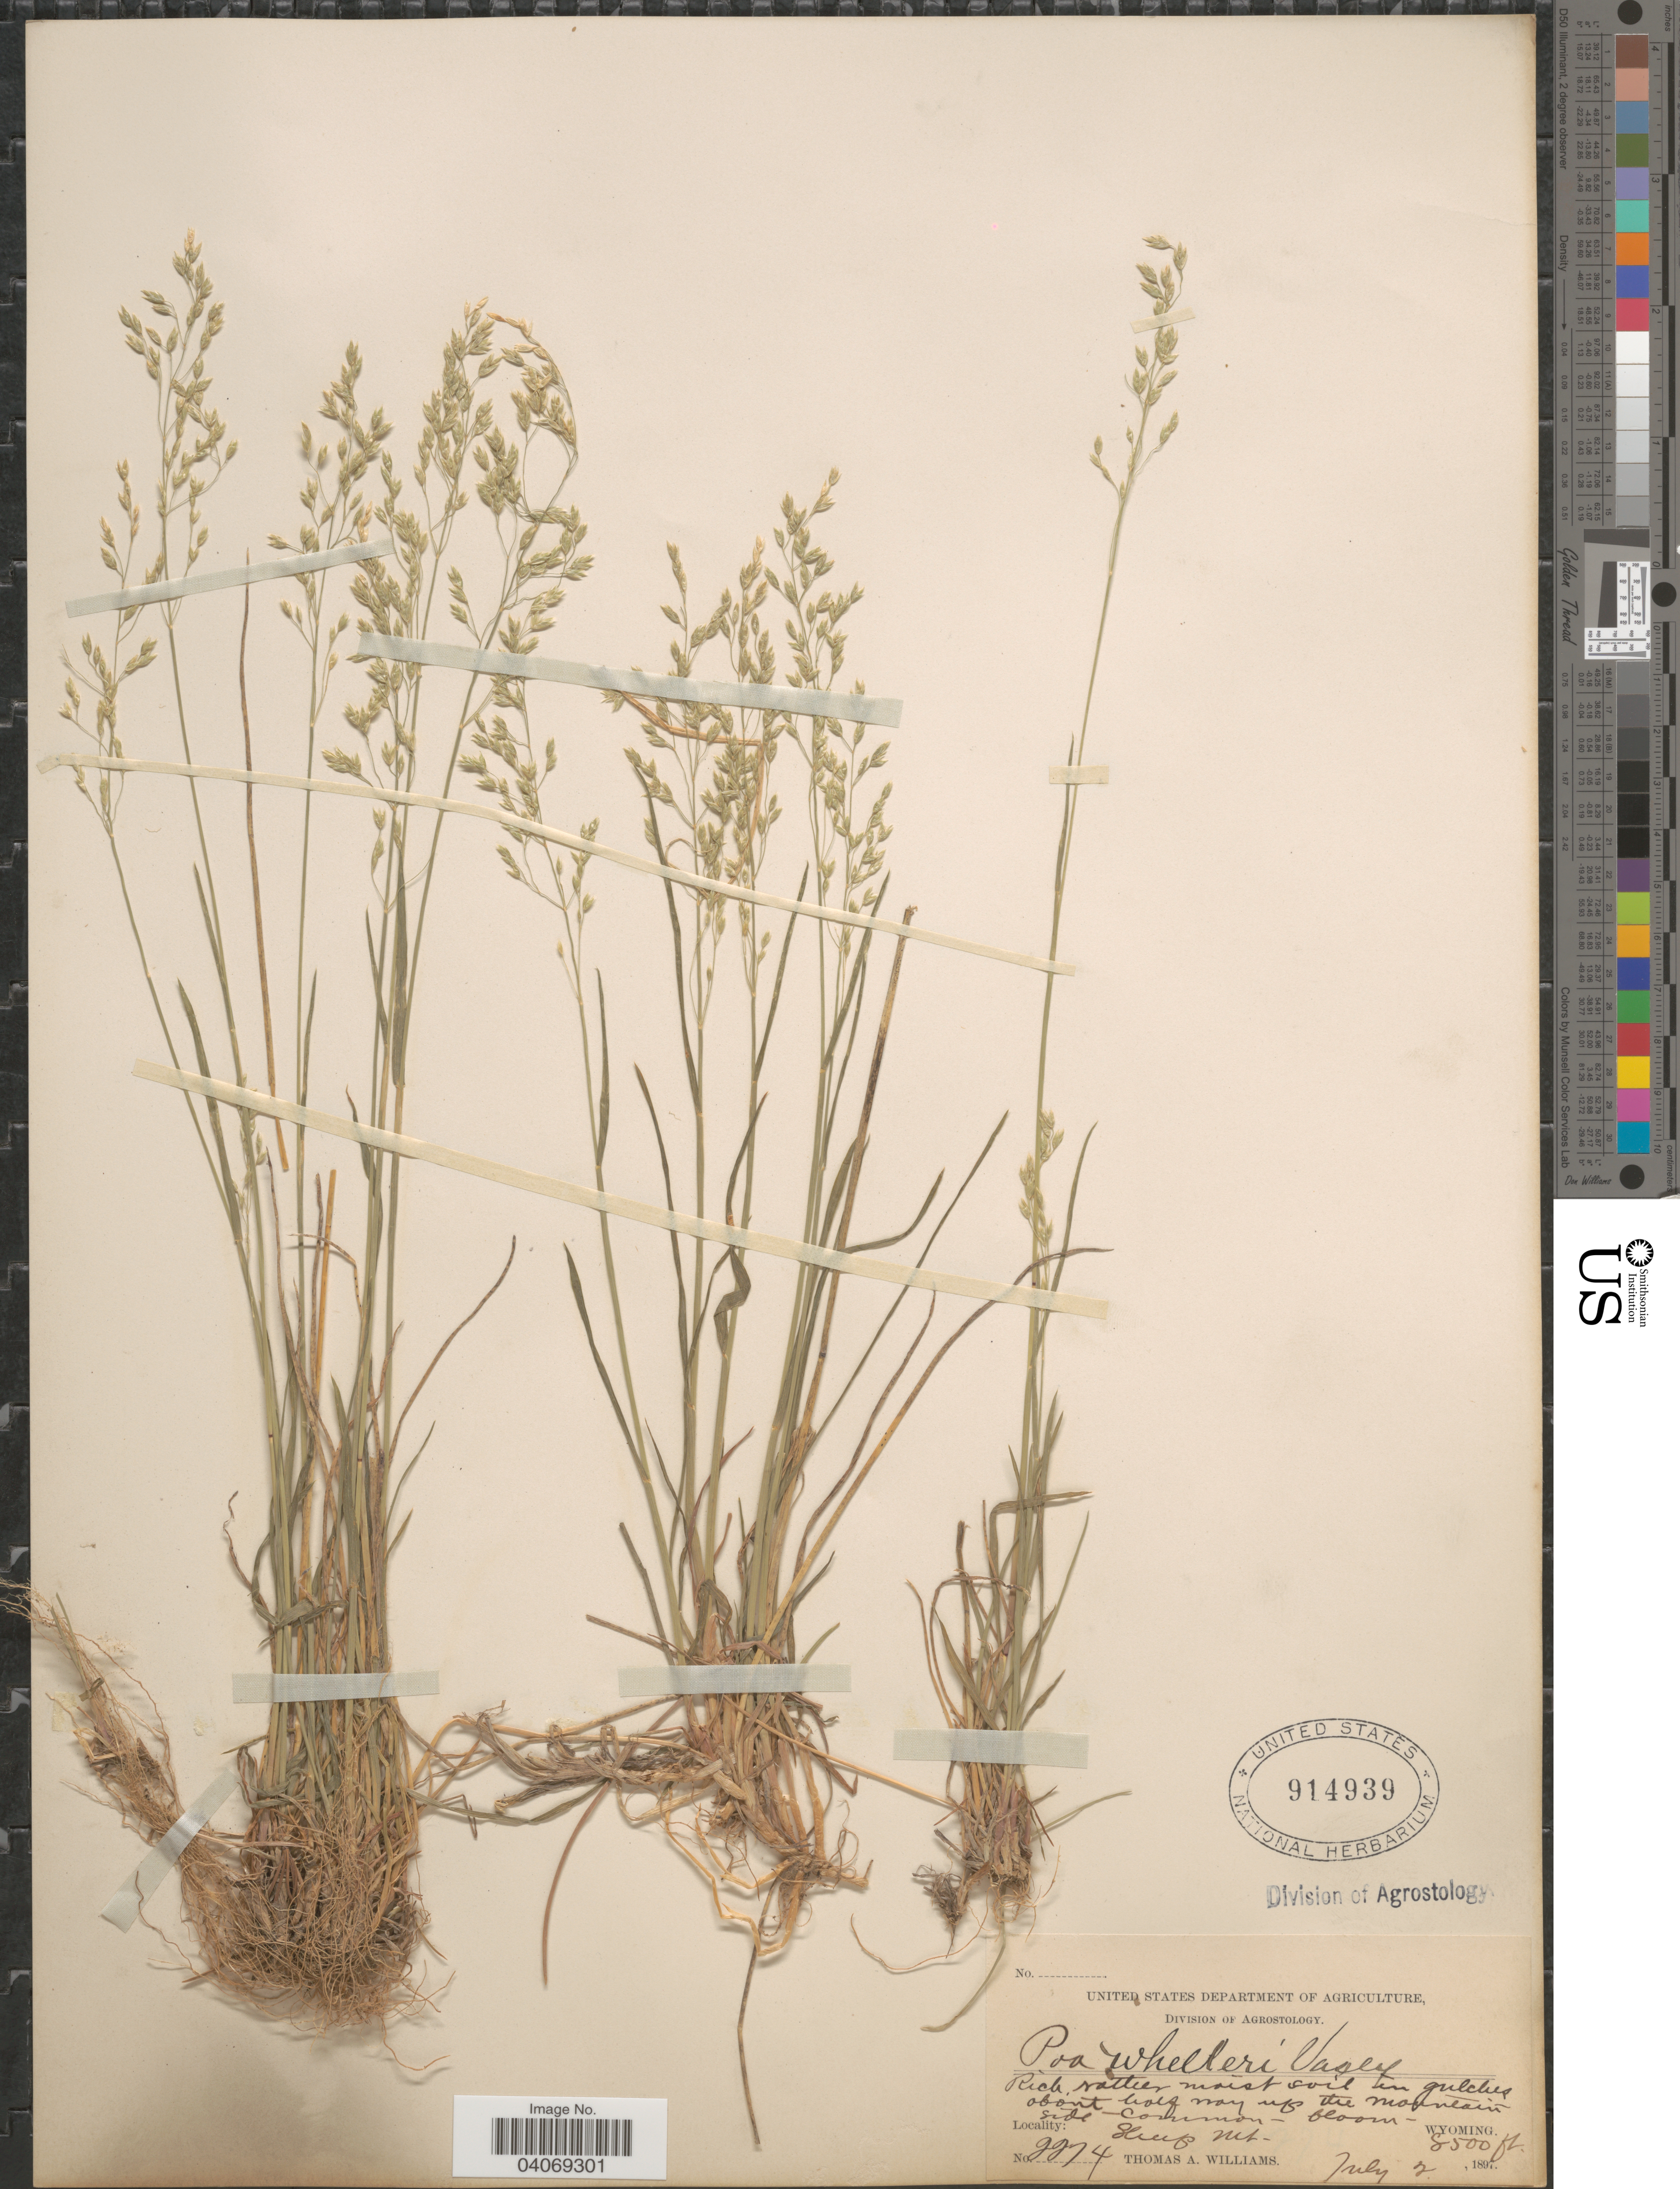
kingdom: Plantae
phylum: Tracheophyta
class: Liliopsida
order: Poales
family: Poaceae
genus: Poa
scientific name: Poa wheeleri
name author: Vasey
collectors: T. A. Williams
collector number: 2274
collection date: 1897-07-02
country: United States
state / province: Wyoming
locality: Rich vallier moist soil in gulches about half way of the mountain side. Sheep Mt.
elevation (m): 2591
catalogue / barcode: US 914939